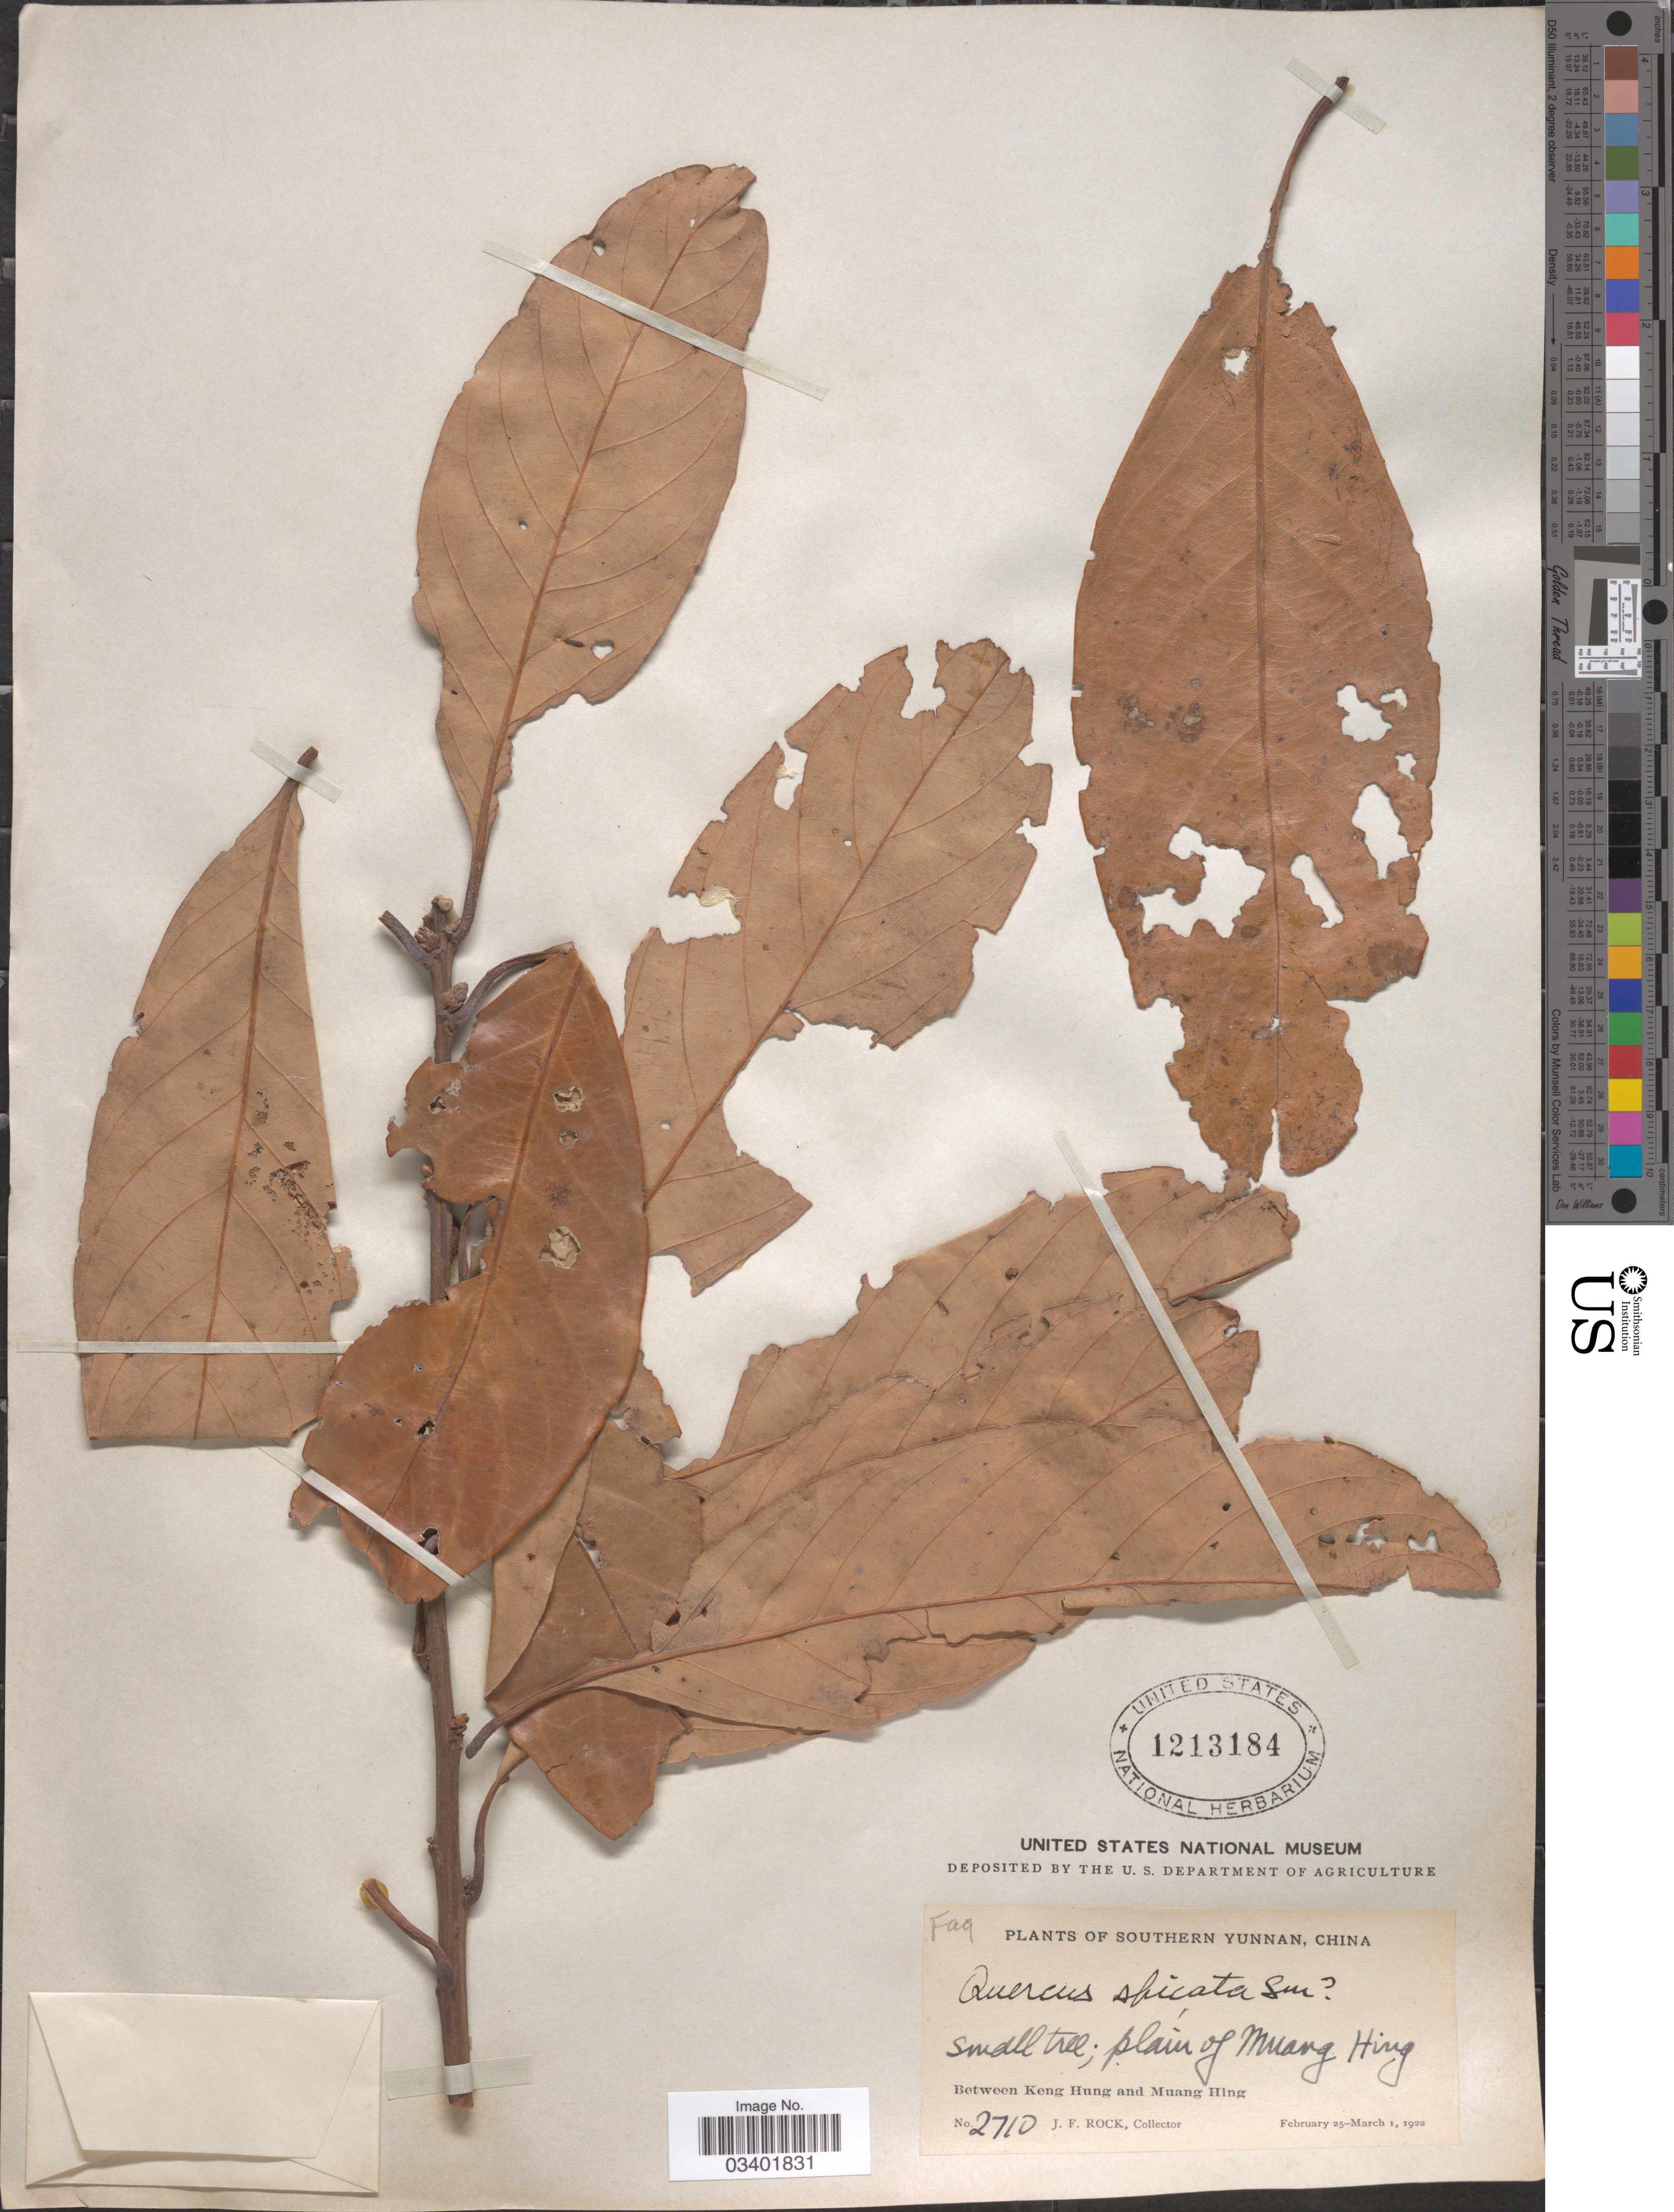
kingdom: Plantae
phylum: Tracheophyta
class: Magnoliopsida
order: Fagales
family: Fagaceae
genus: Lithocarpus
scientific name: Lithocarpus elegans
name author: (Blume) Hatus. ex Soepadmo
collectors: J. Rock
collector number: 2710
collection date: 1922-02-25/1922-03-01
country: China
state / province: Yunnan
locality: Southern Yunnan, Plain of Muang Hing. Between Keng Hung and Muang Hing.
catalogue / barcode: US 1213184